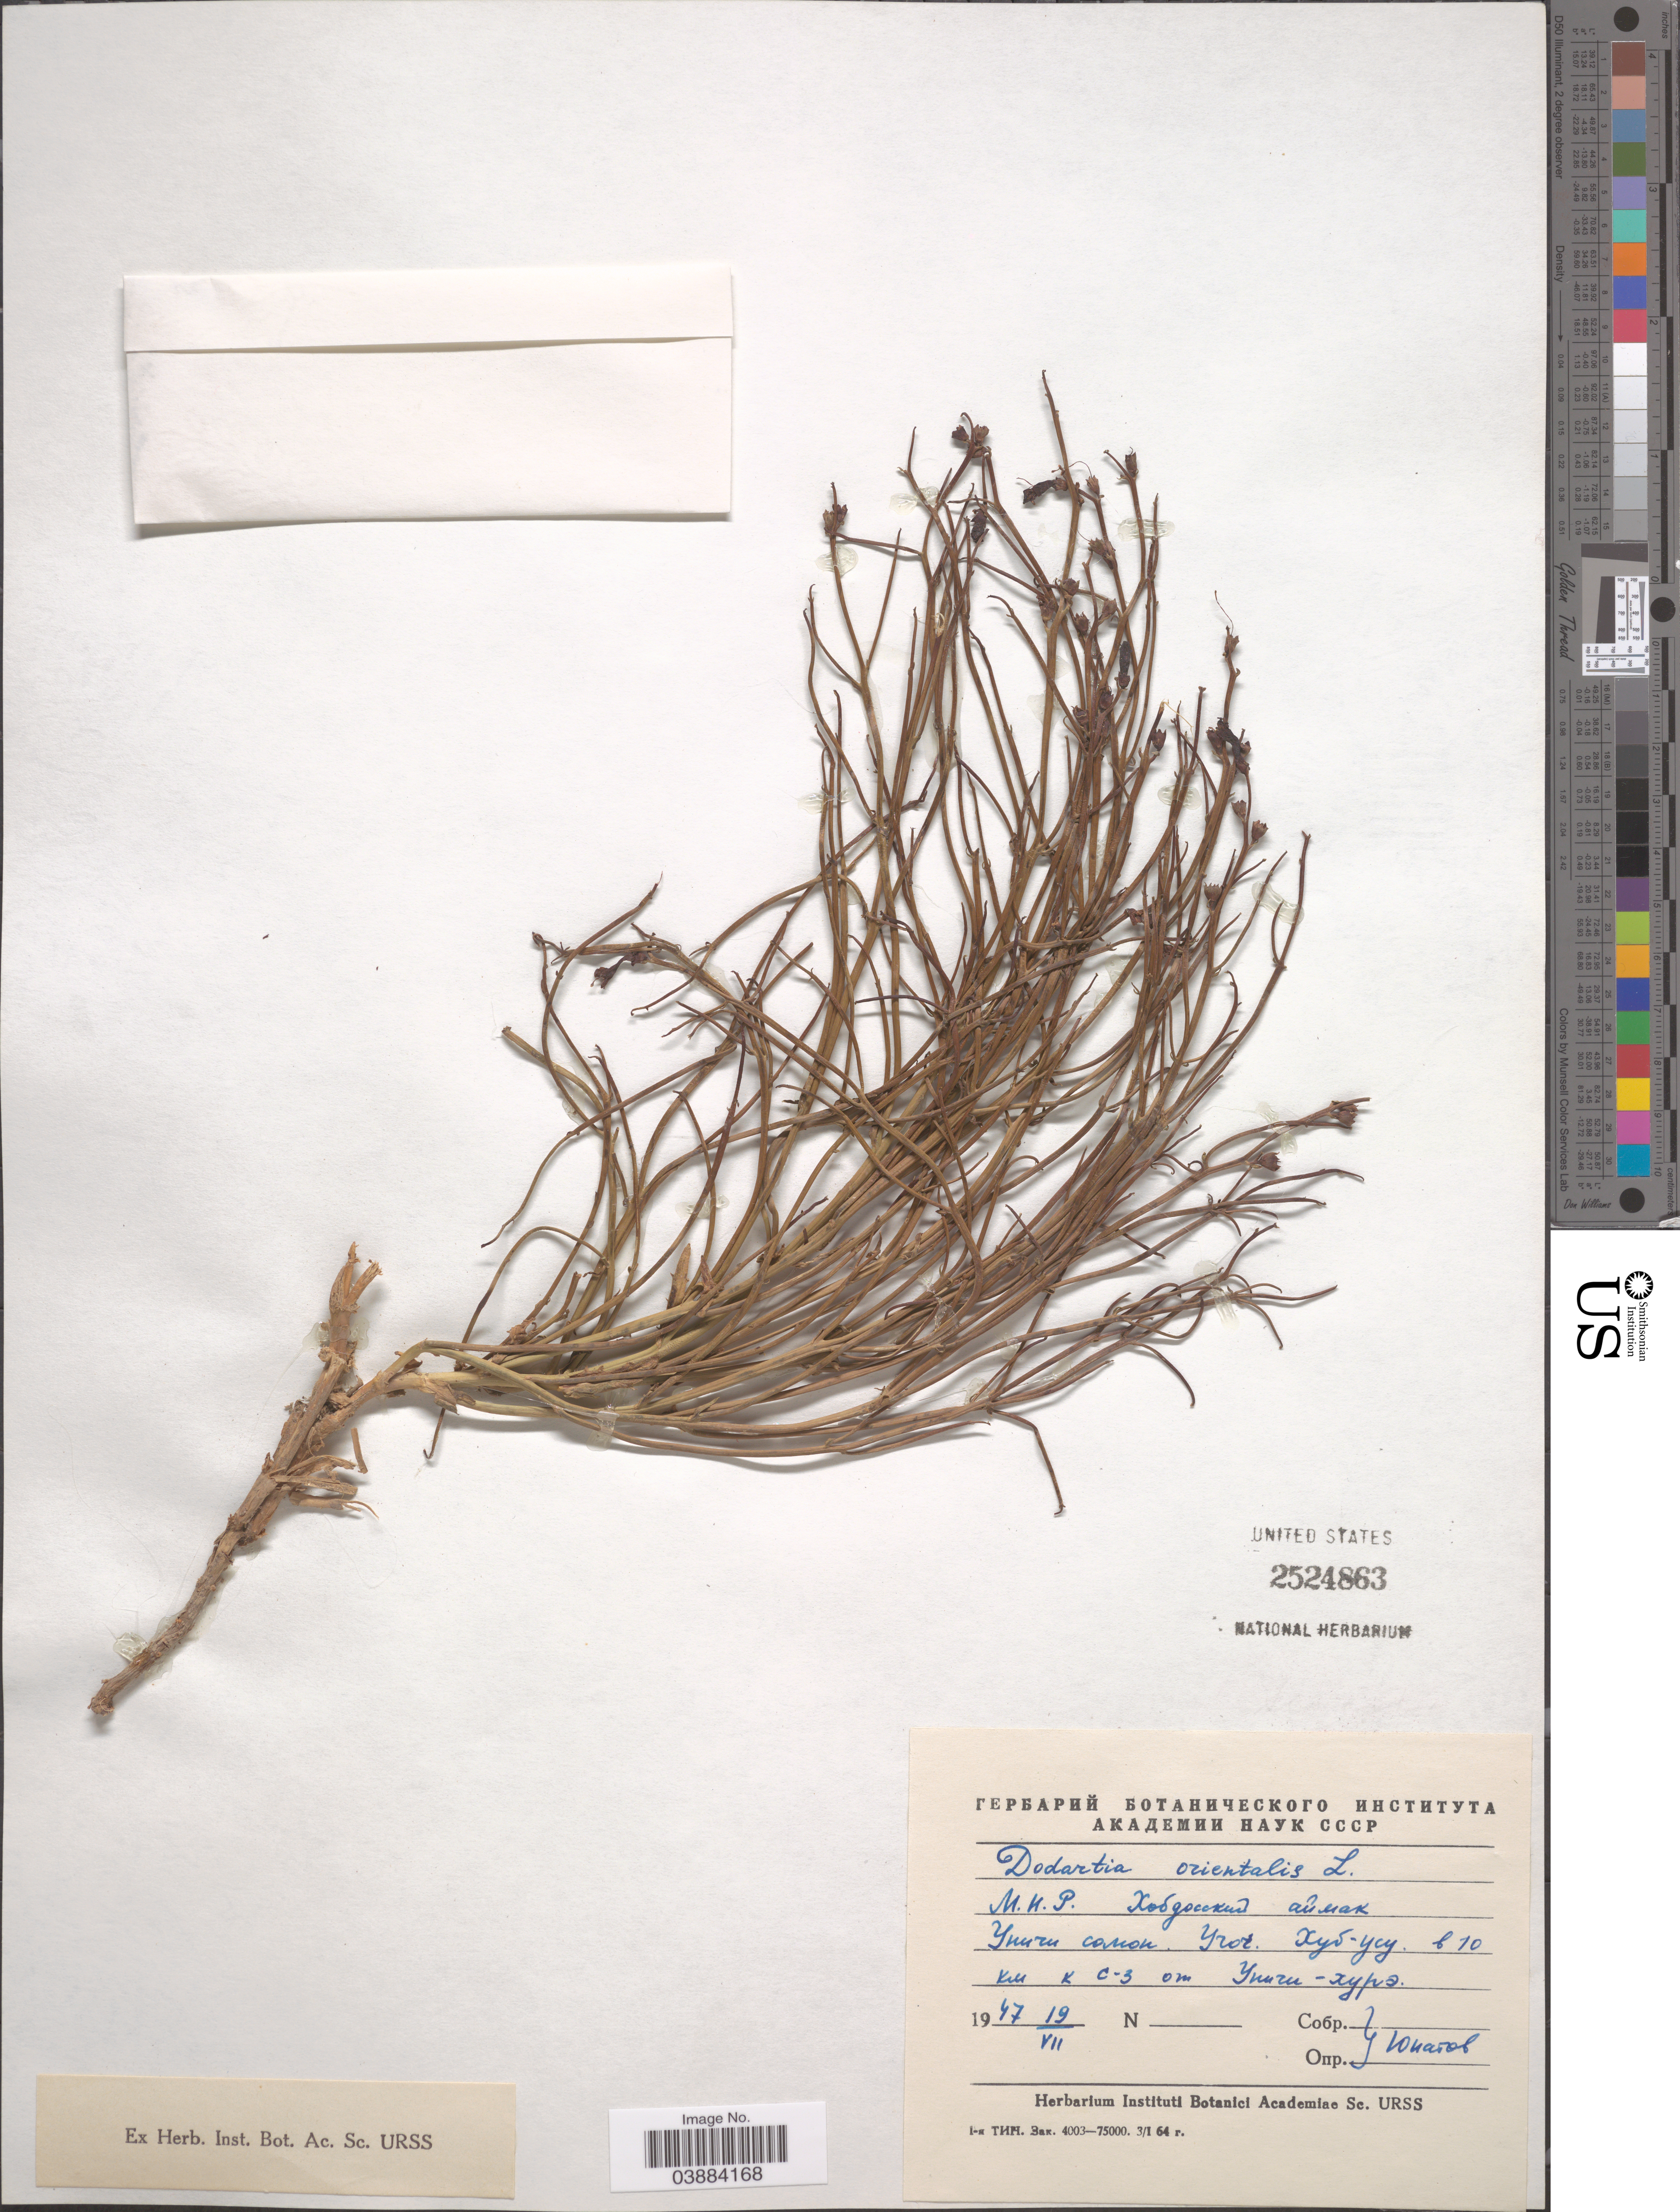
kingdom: Plantae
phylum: Tracheophyta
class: Magnoliopsida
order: Lamiales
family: Mazaceae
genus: Dodartia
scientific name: Dodartia orientalis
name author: L.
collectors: A. Unatov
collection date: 1947-07-19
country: Mongolia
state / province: Hovd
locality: Üyench sum, 10 km NW of Üyönch-Hure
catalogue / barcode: US 2524863